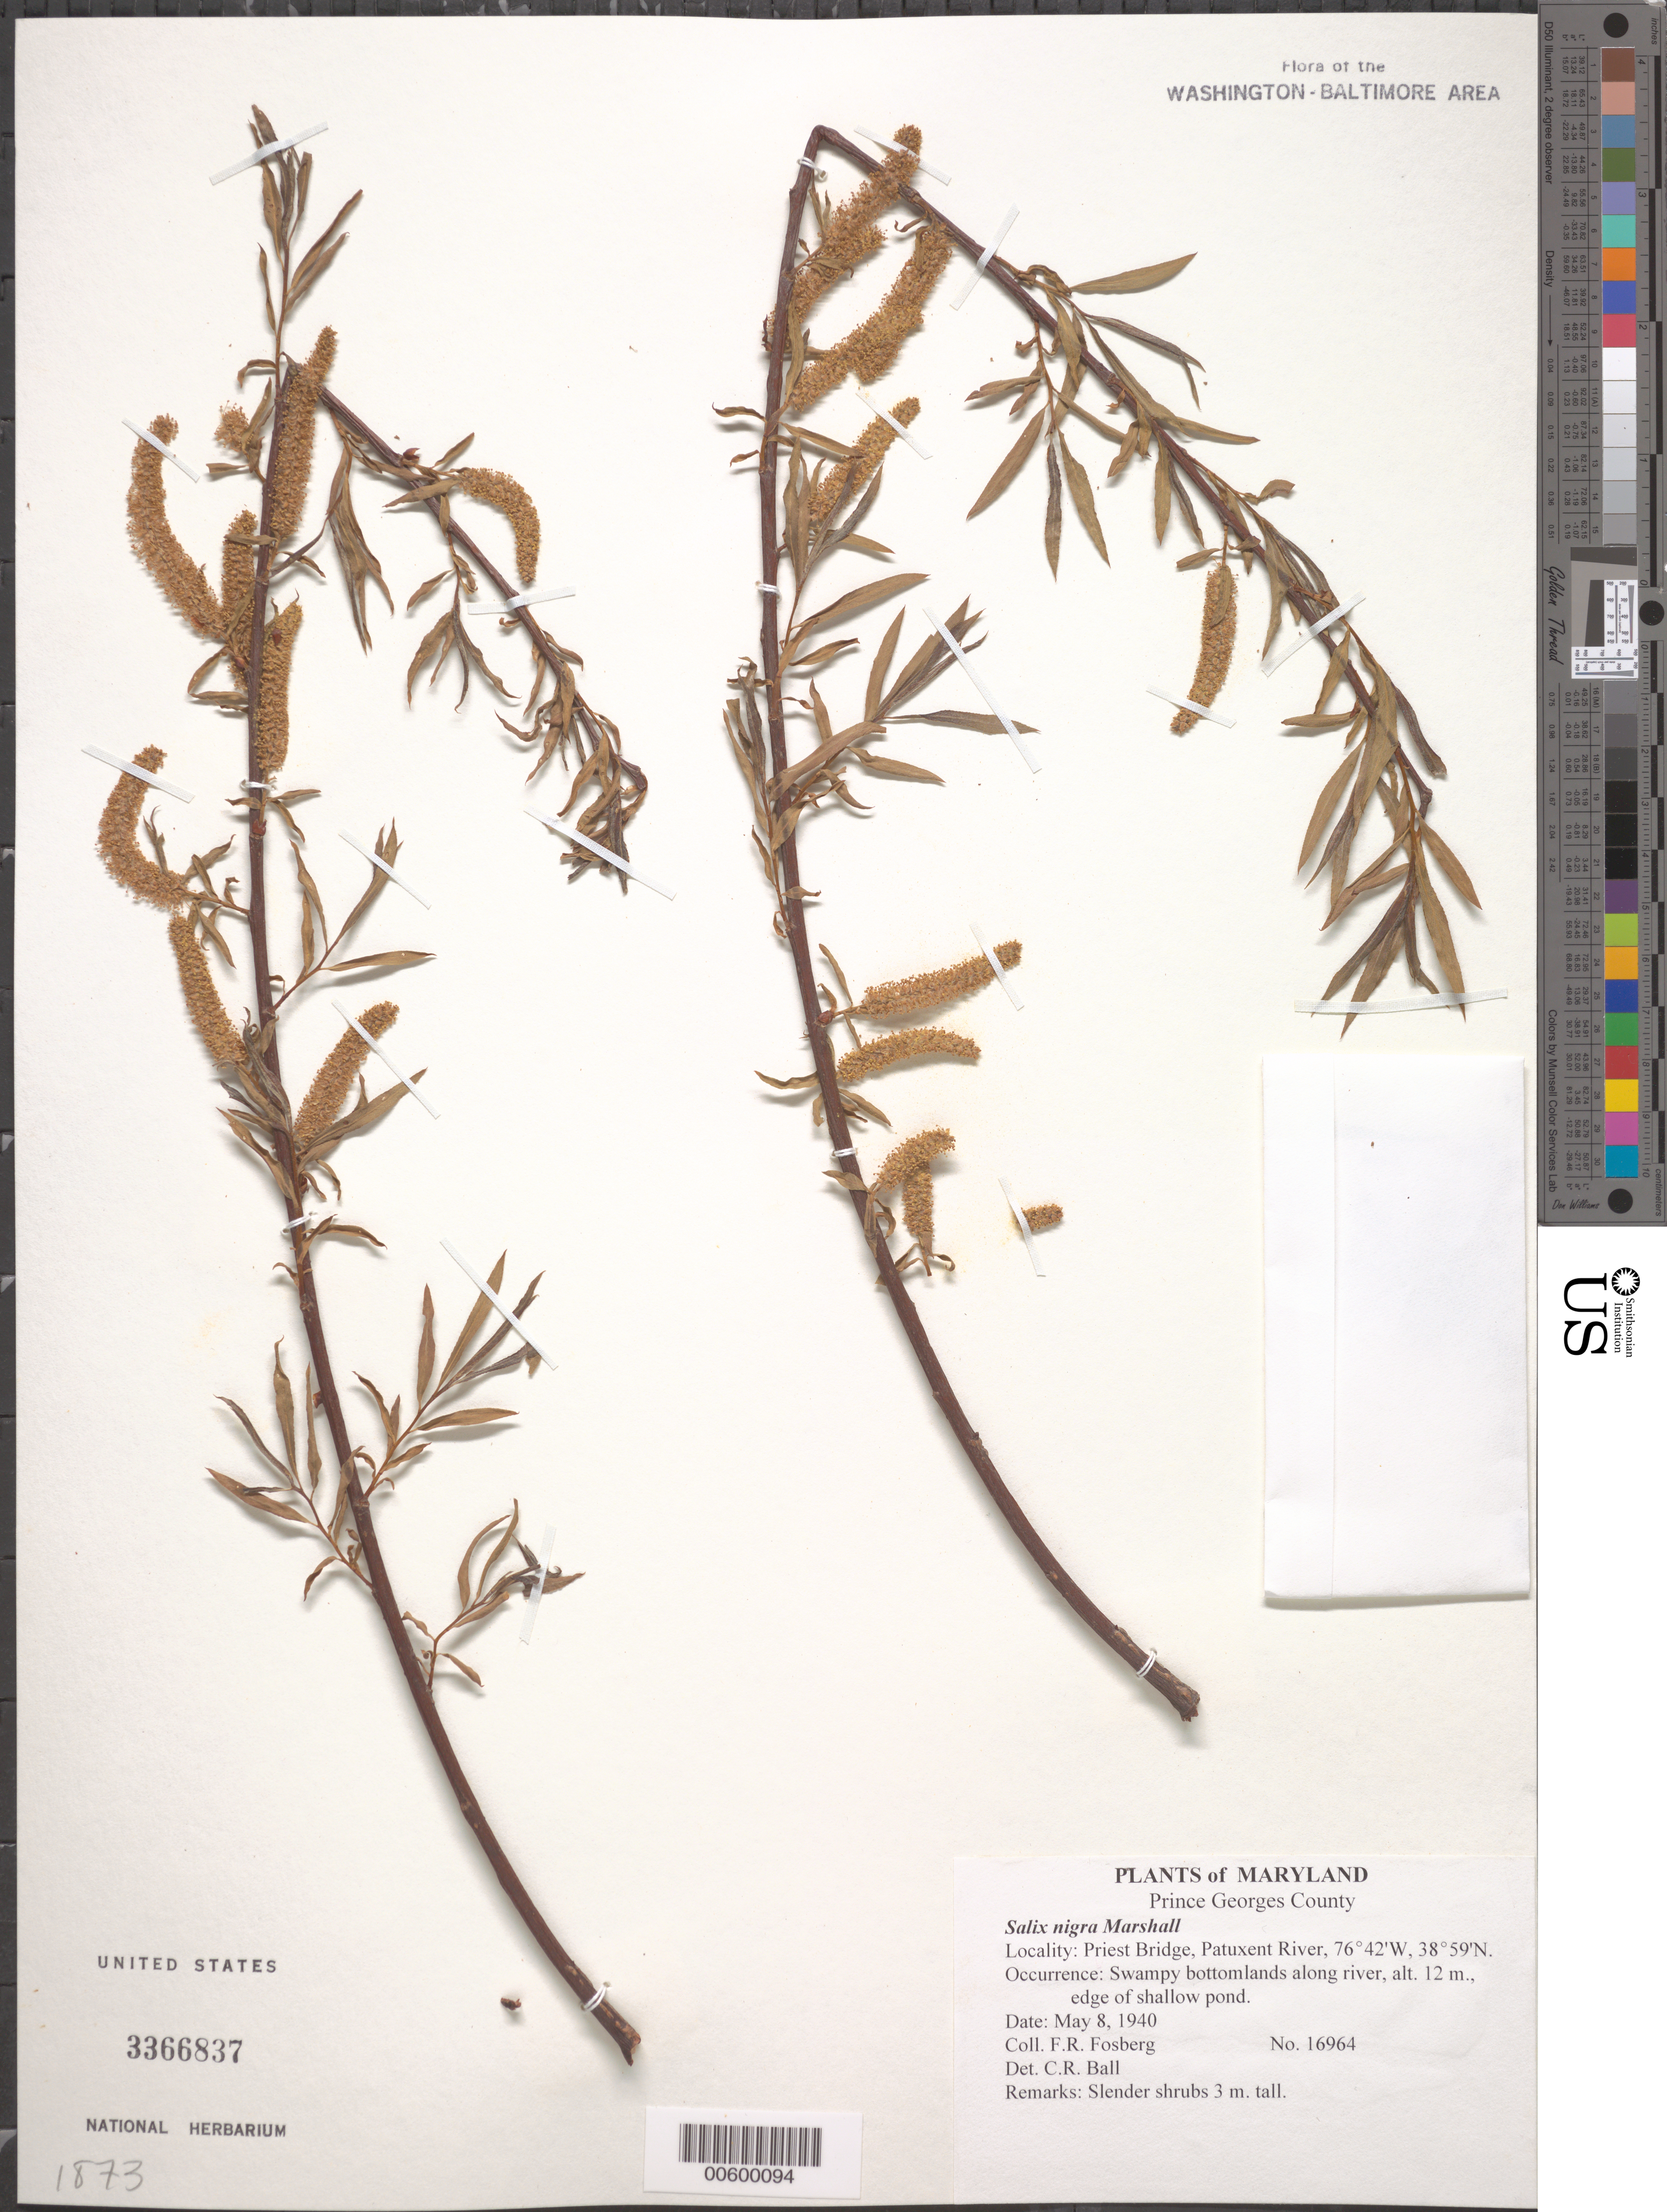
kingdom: Plantae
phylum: Tracheophyta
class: Magnoliopsida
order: Malpighiales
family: Salicaceae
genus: Salix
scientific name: Salix nigra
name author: Marshall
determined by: Ball, C. R.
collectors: F. R. Fosberg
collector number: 16964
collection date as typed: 08 May 1940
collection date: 1940-05-08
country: United States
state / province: Maryland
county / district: Prince George's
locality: Priest Bridge, Patuxent River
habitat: Swampy bottomlands along river, edge of shallow pond.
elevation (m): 12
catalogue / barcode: US 3366837